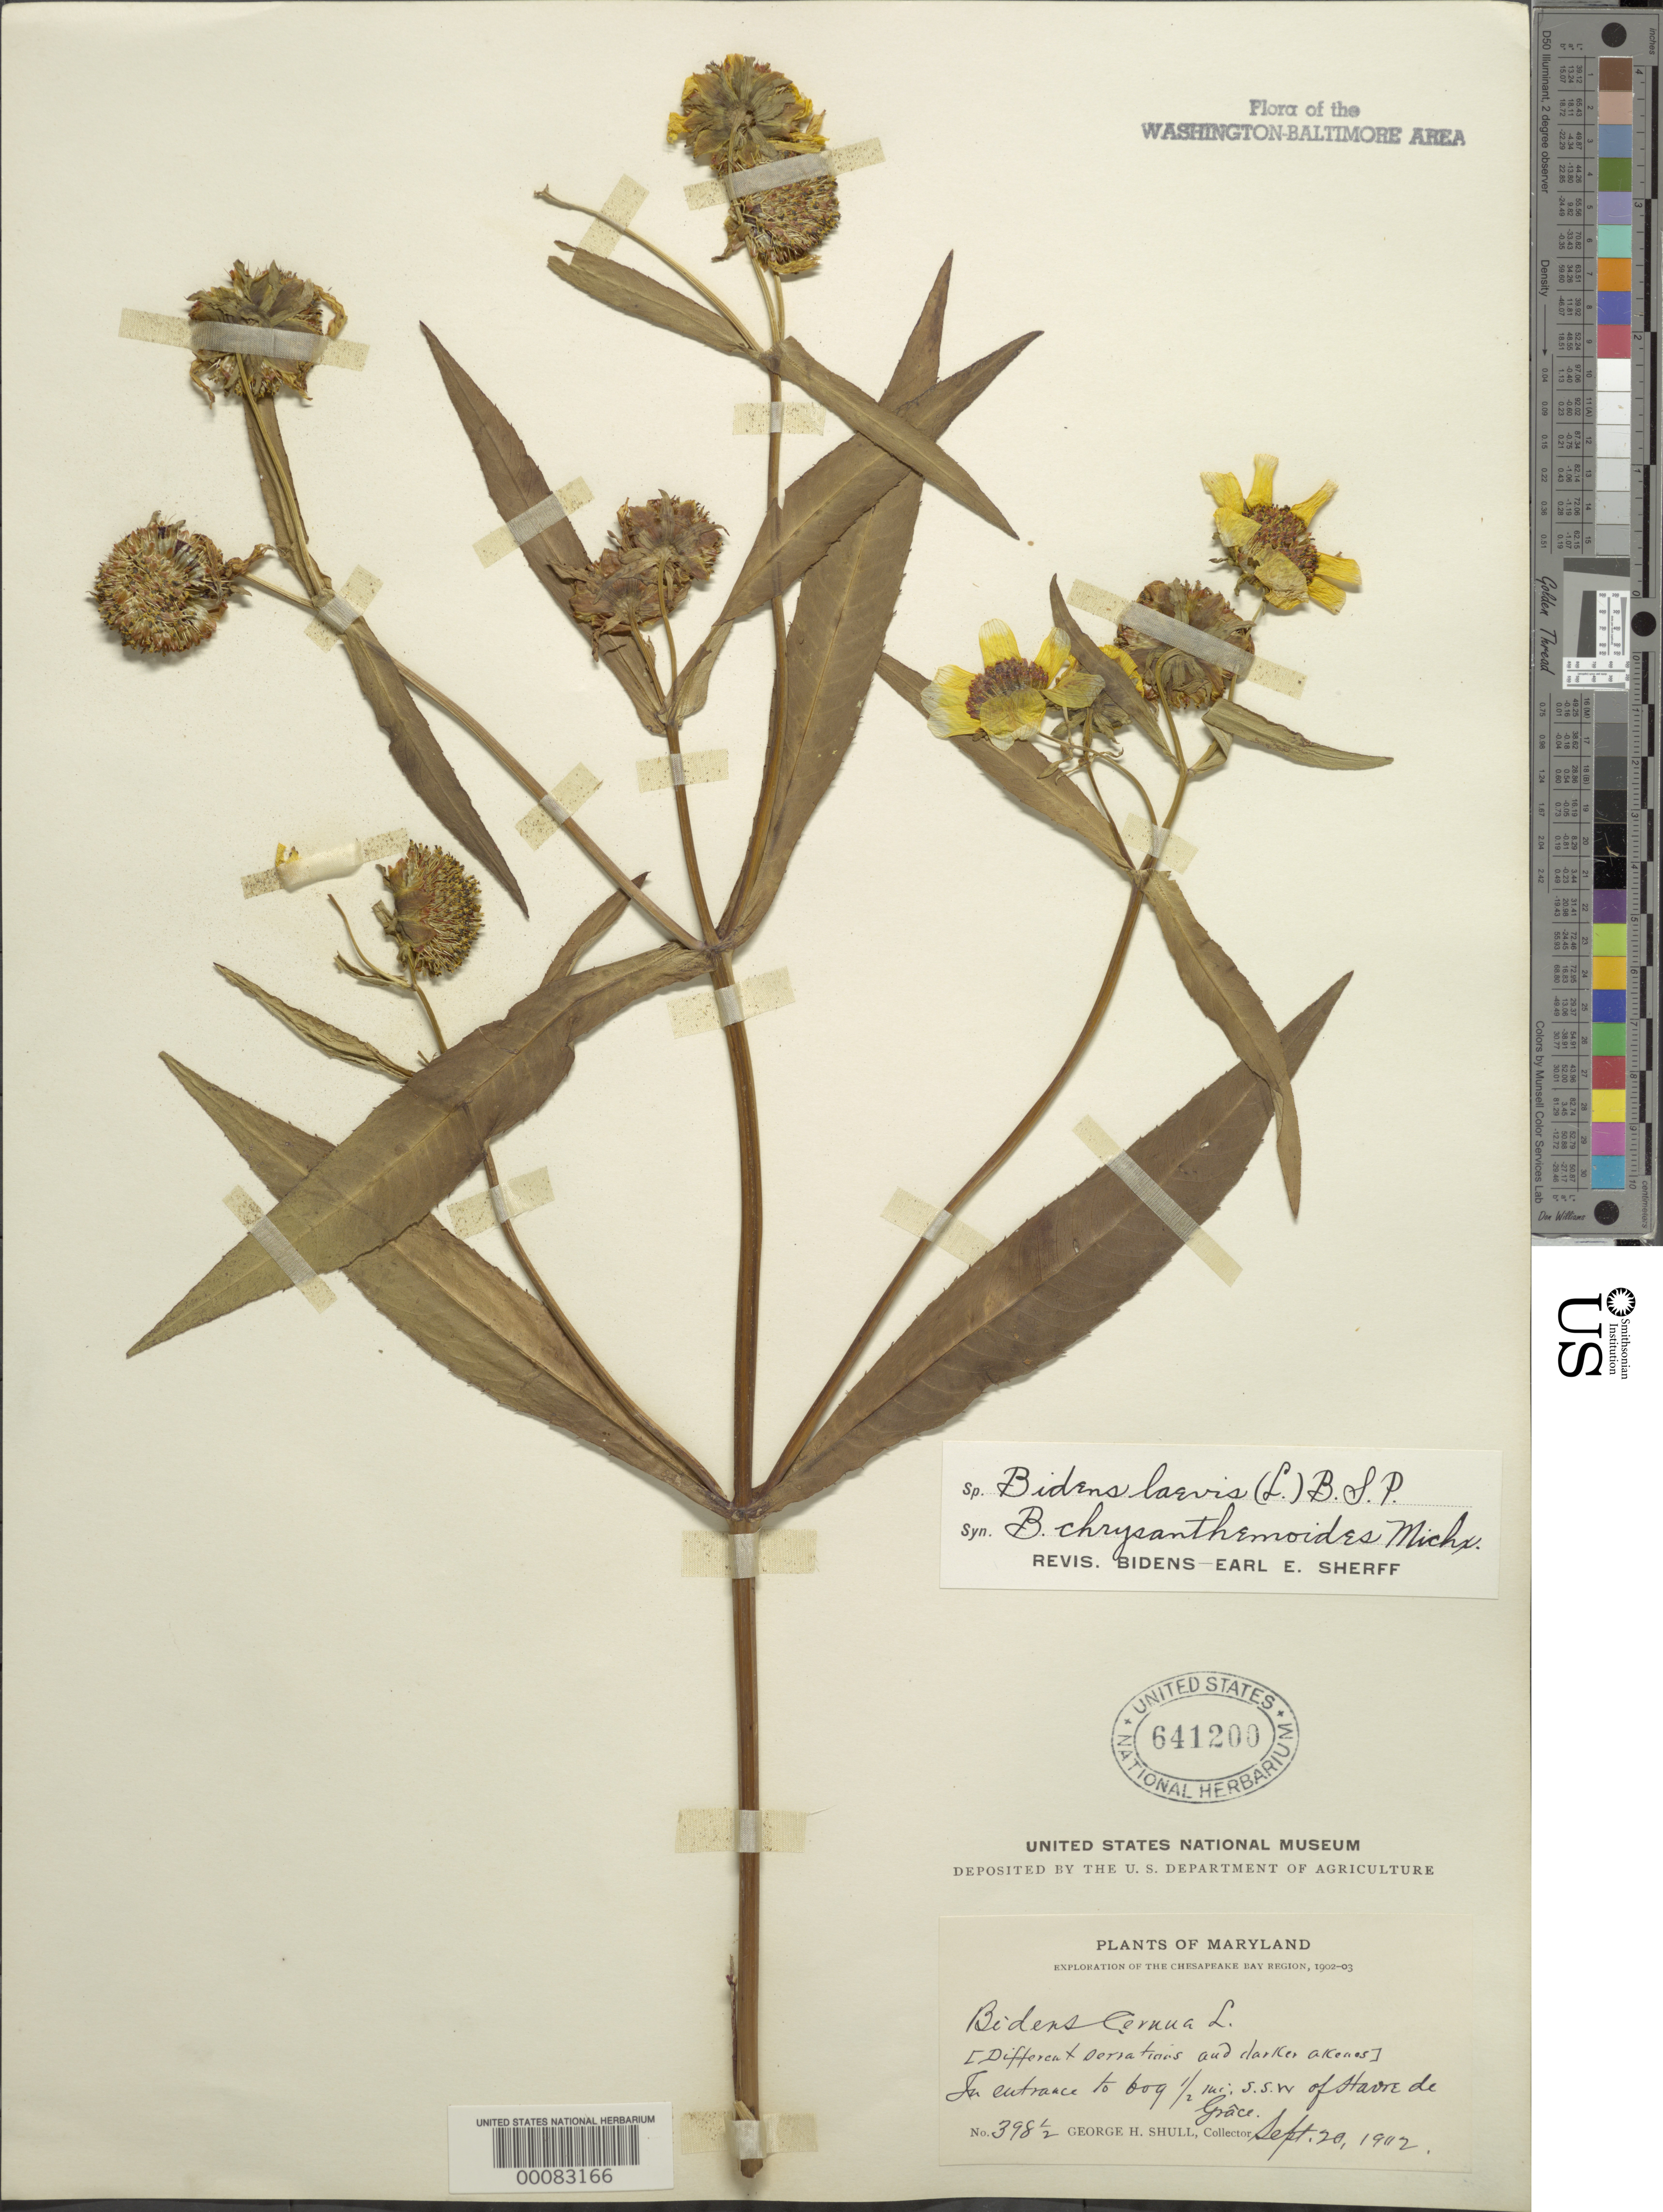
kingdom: Plantae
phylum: Tracheophyta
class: Magnoliopsida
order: Asterales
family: Asteraceae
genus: Bidens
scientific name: Bidens laevis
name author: (L.) Britton, Stearns & Poggenb.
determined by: Sherff, E. E.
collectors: G. H. Shull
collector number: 398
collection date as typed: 20 Sep 1902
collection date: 1902-09-20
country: United States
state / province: Maryland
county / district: Harford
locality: SSW of Havre De Grace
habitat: Boe entrance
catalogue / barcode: US 641200